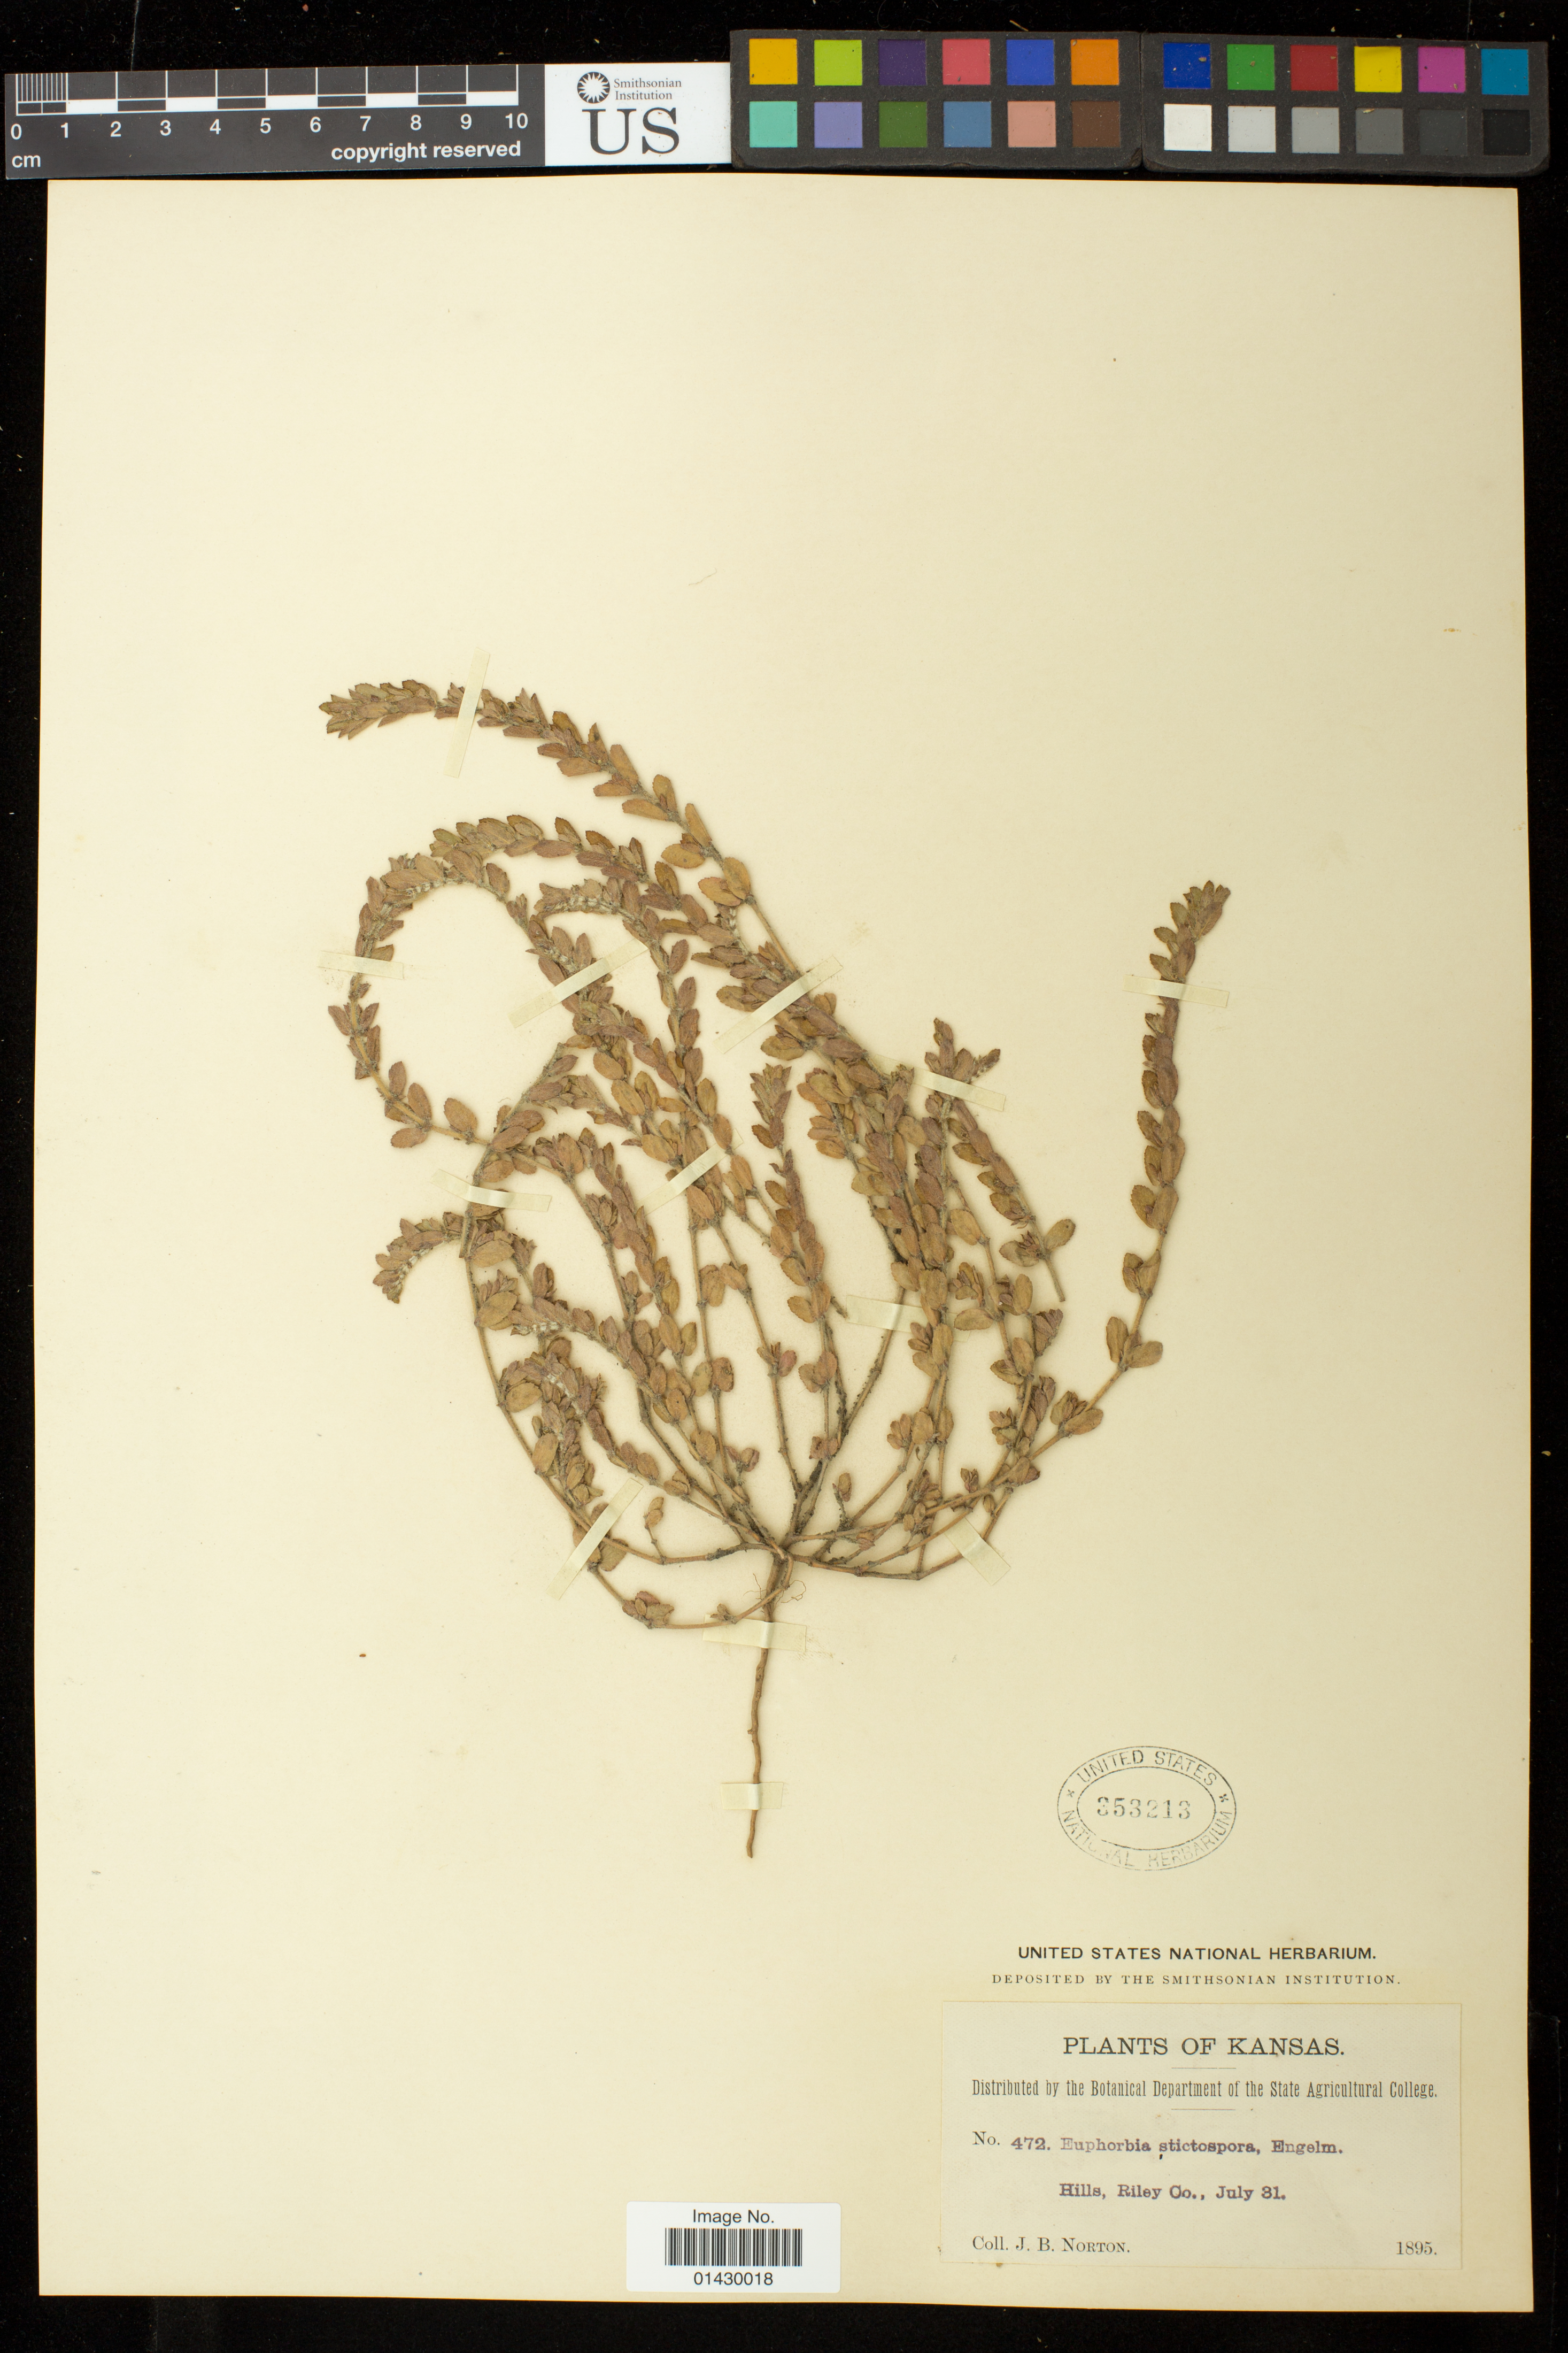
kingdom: Plantae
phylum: Tracheophyta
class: Magnoliopsida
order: Malpighiales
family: Euphorbiaceae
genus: Euphorbia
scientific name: Euphorbia stictospora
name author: Engelm.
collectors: J. B. Norton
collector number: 472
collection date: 1895-07-31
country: United States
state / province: Kansas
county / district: Riley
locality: Hills, Riley Co.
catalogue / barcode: US 353213